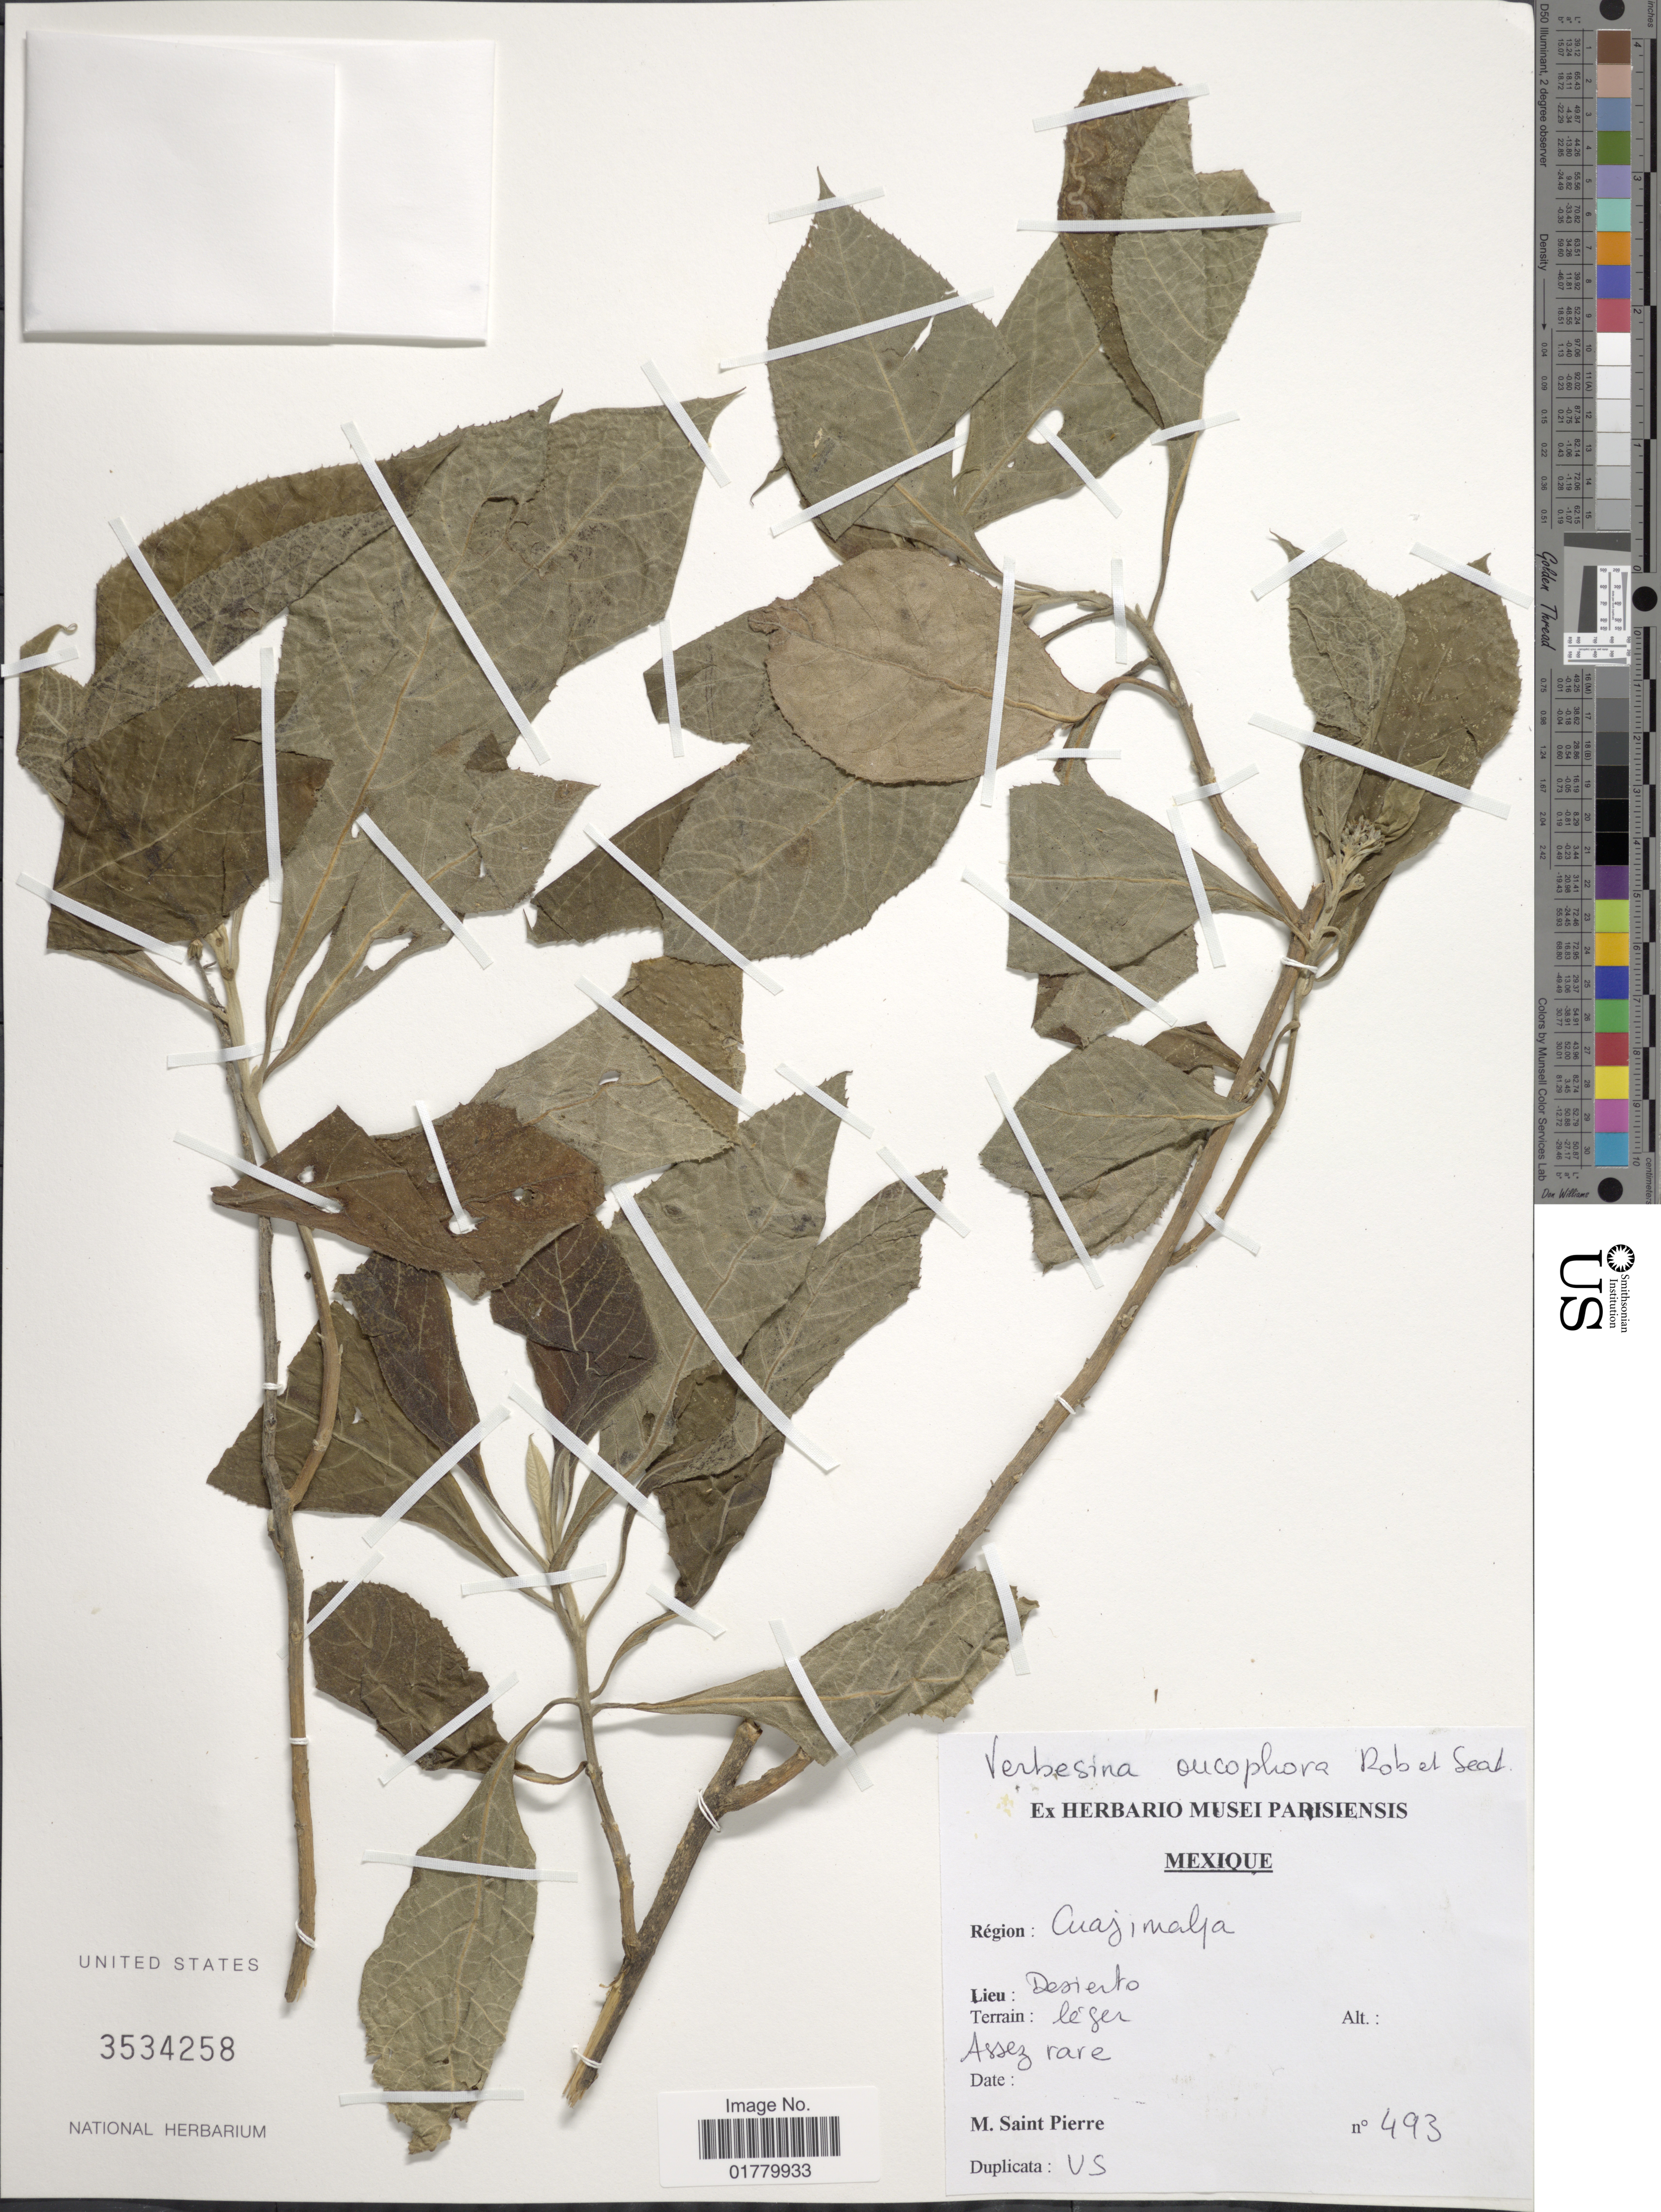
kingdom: Plantae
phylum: Tracheophyta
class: Magnoliopsida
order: Asterales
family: Asteraceae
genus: Verbesina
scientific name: Verbesina oncophora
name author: B.L. Rob. & Seaton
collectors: M. Saint-Pierre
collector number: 493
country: Mexico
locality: Región: Cuajimalpa, Desierto, leger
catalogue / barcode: US 3534258